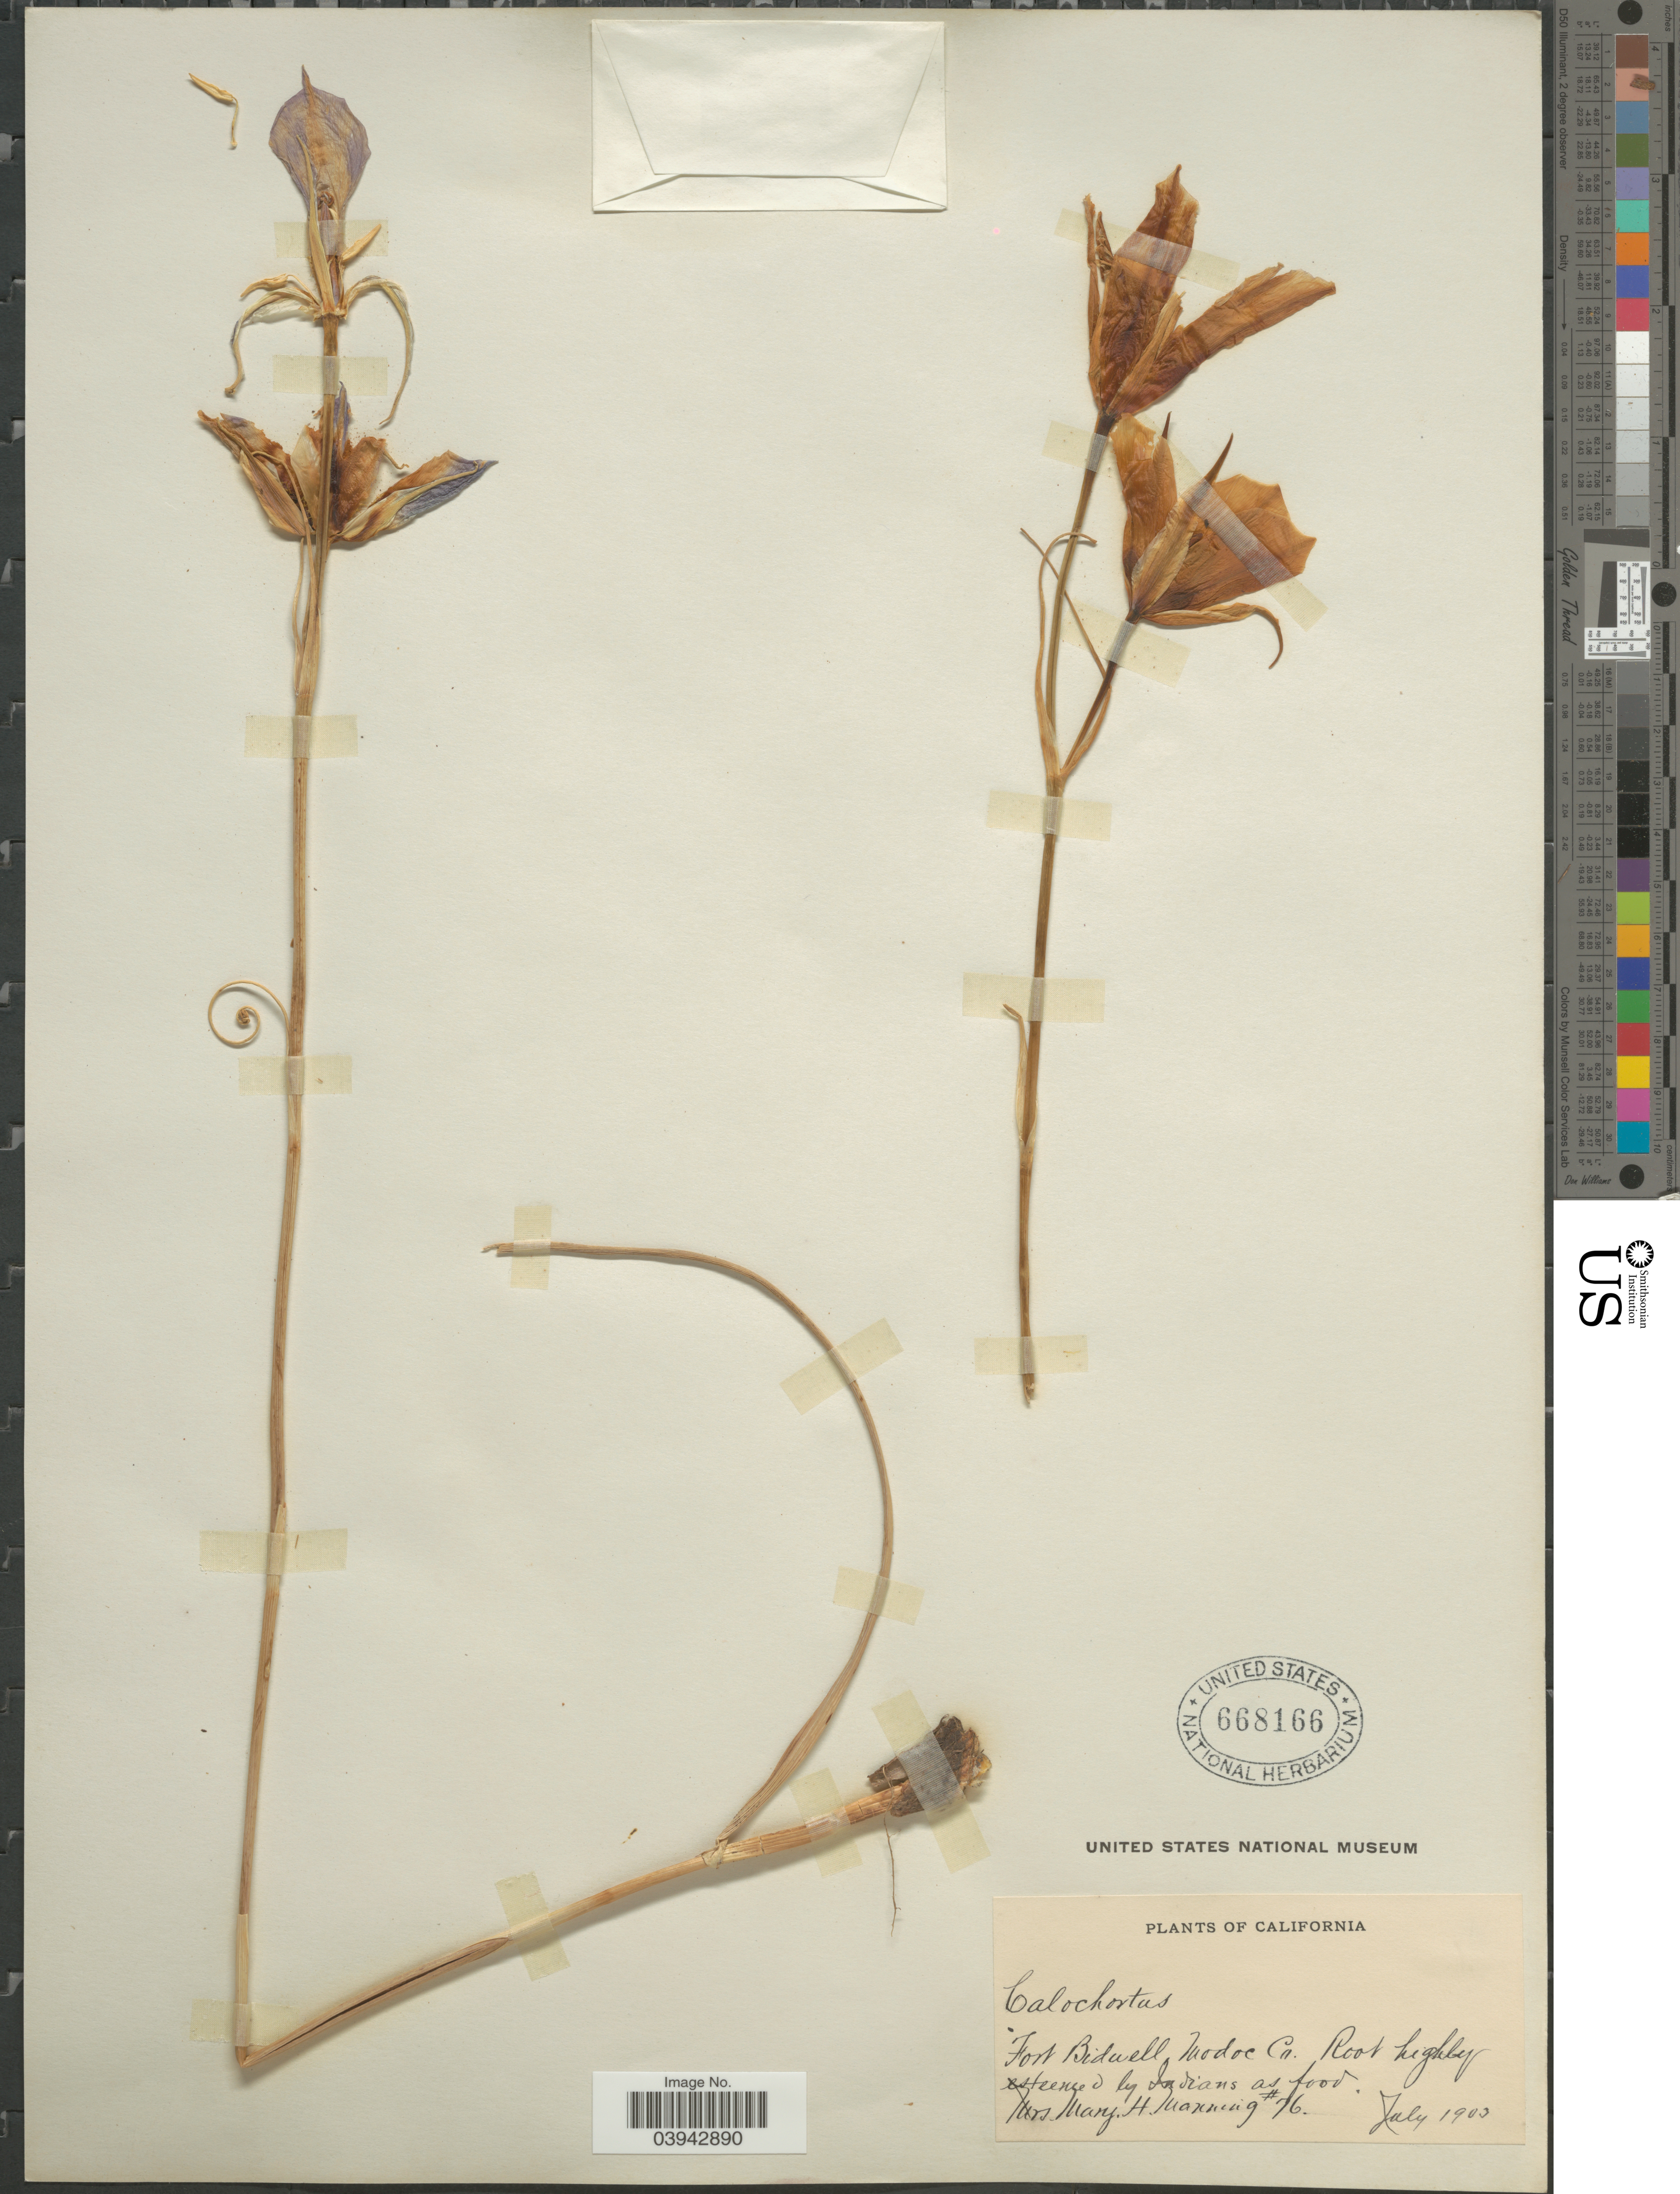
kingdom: Plantae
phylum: Tracheophyta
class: Liliopsida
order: Liliales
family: Liliaceae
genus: Calochortus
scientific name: Calochortus macrocarpus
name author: Douglas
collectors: M. Manning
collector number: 76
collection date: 1903-07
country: United States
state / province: California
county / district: Modoc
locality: Fort Bidwell, Modoc Co.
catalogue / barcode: US 668166